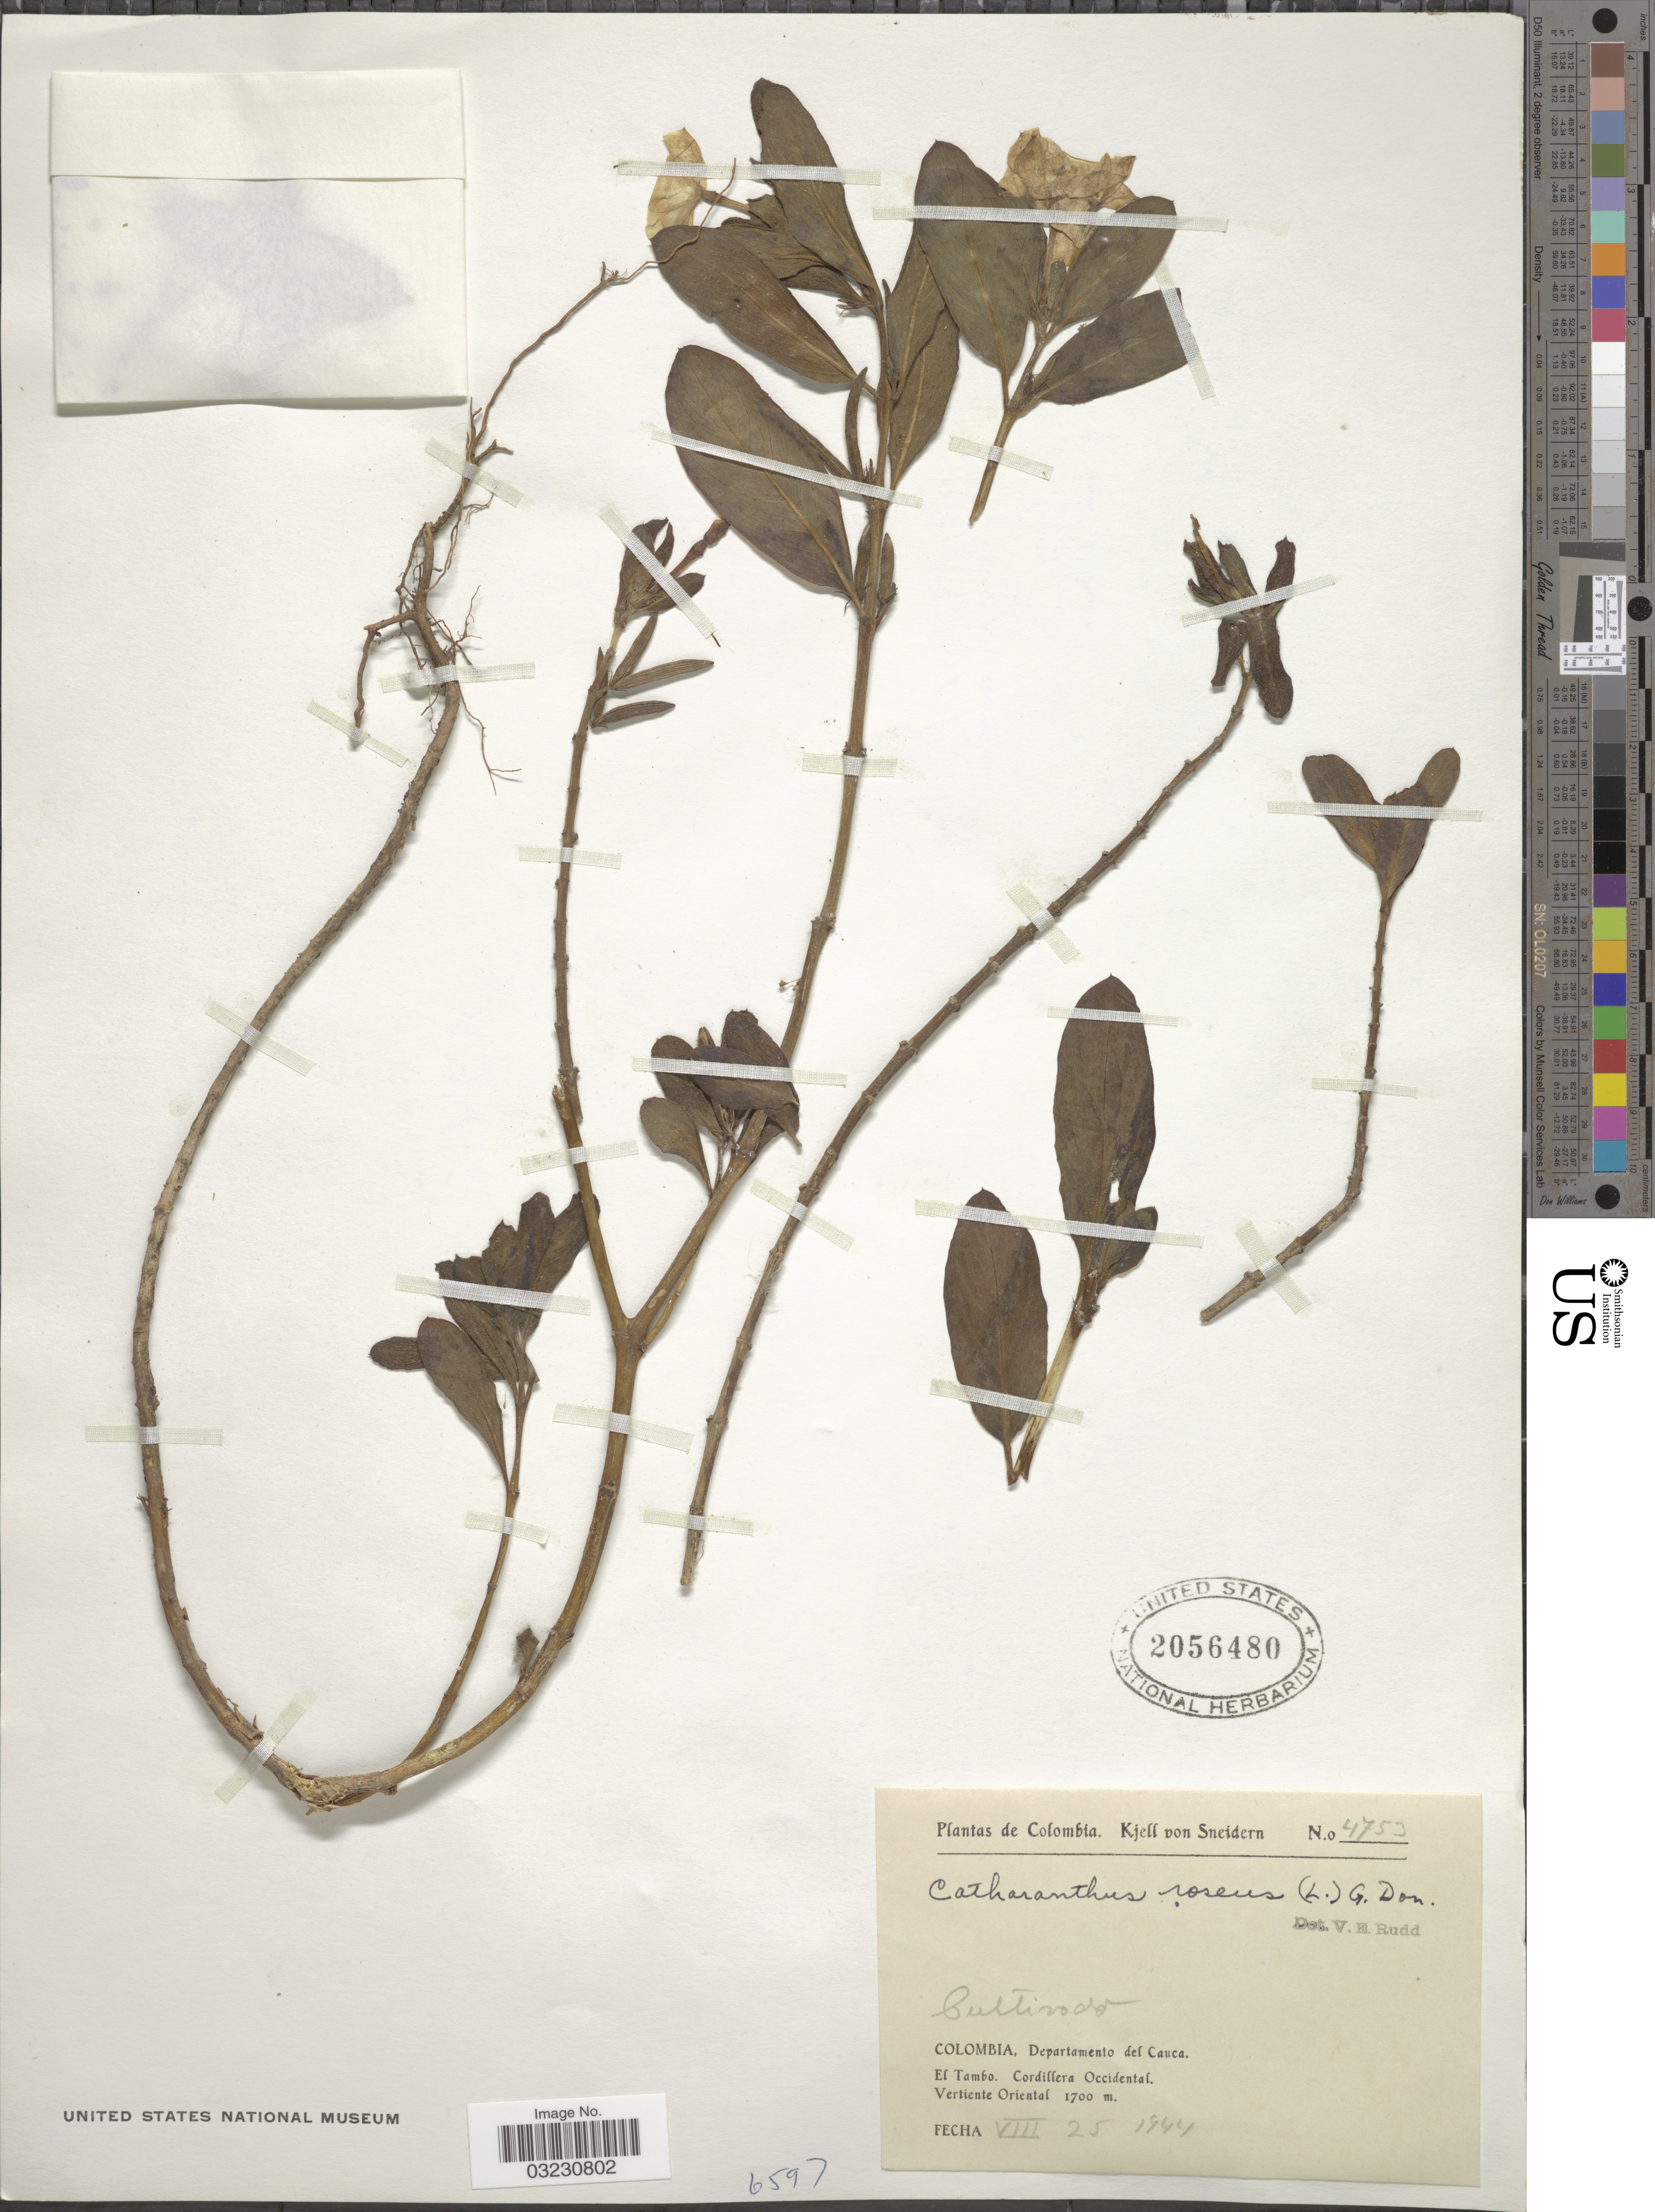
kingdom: Plantae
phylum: Tracheophyta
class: Magnoliopsida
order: Gentianales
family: Apocynaceae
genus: Catharanthus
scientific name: Catharanthus roseus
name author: (L.) G. Don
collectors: K. von Sneidern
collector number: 4753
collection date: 1944-08-25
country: Colombia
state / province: Cauca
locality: Departamento del Cauca. El Tambo. Cordillera Occidental. Vertiente Oriental.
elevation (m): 1700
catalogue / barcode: US 2056480